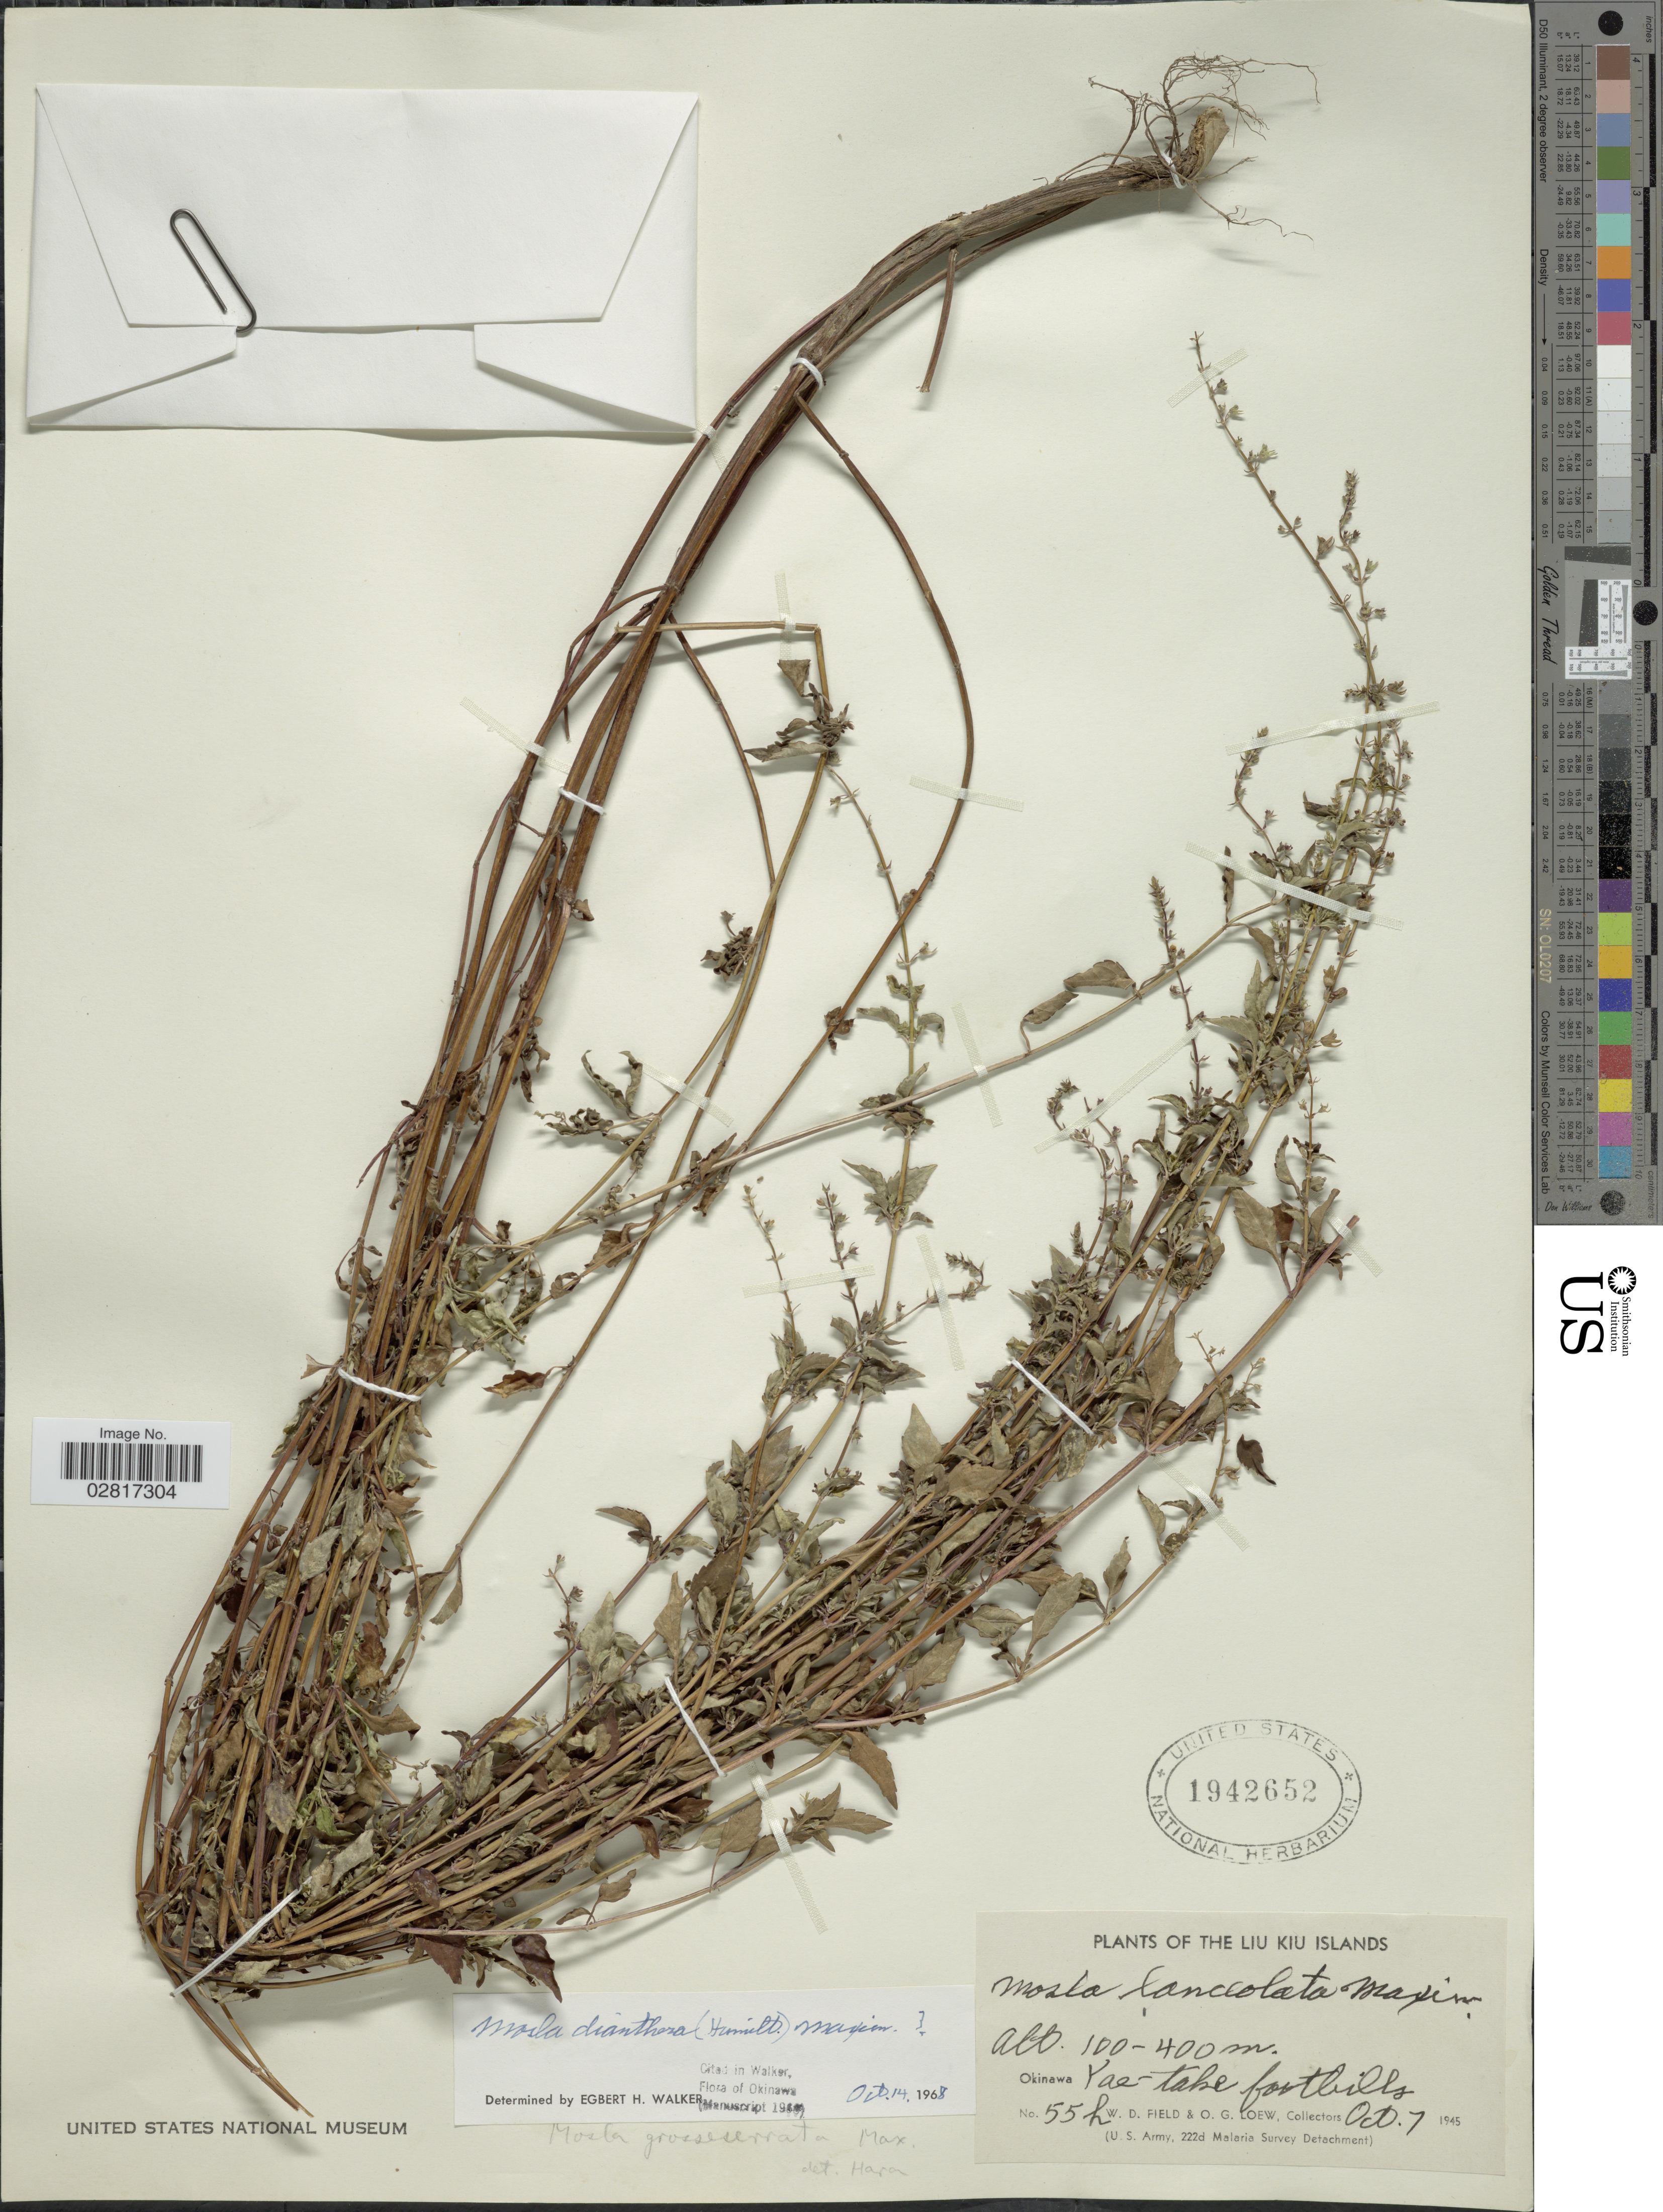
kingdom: Plantae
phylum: Tracheophyta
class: Magnoliopsida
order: Lamiales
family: Lamiaceae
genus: Mosla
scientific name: Mosla dianthera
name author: (Roxb.) Maxim.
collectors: W. D. Field & O. G. Loew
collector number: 55h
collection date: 1945-10-07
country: Japan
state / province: Okinawa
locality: Liu Kiu Islands. Yae-take foothills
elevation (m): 100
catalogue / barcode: US 1942652